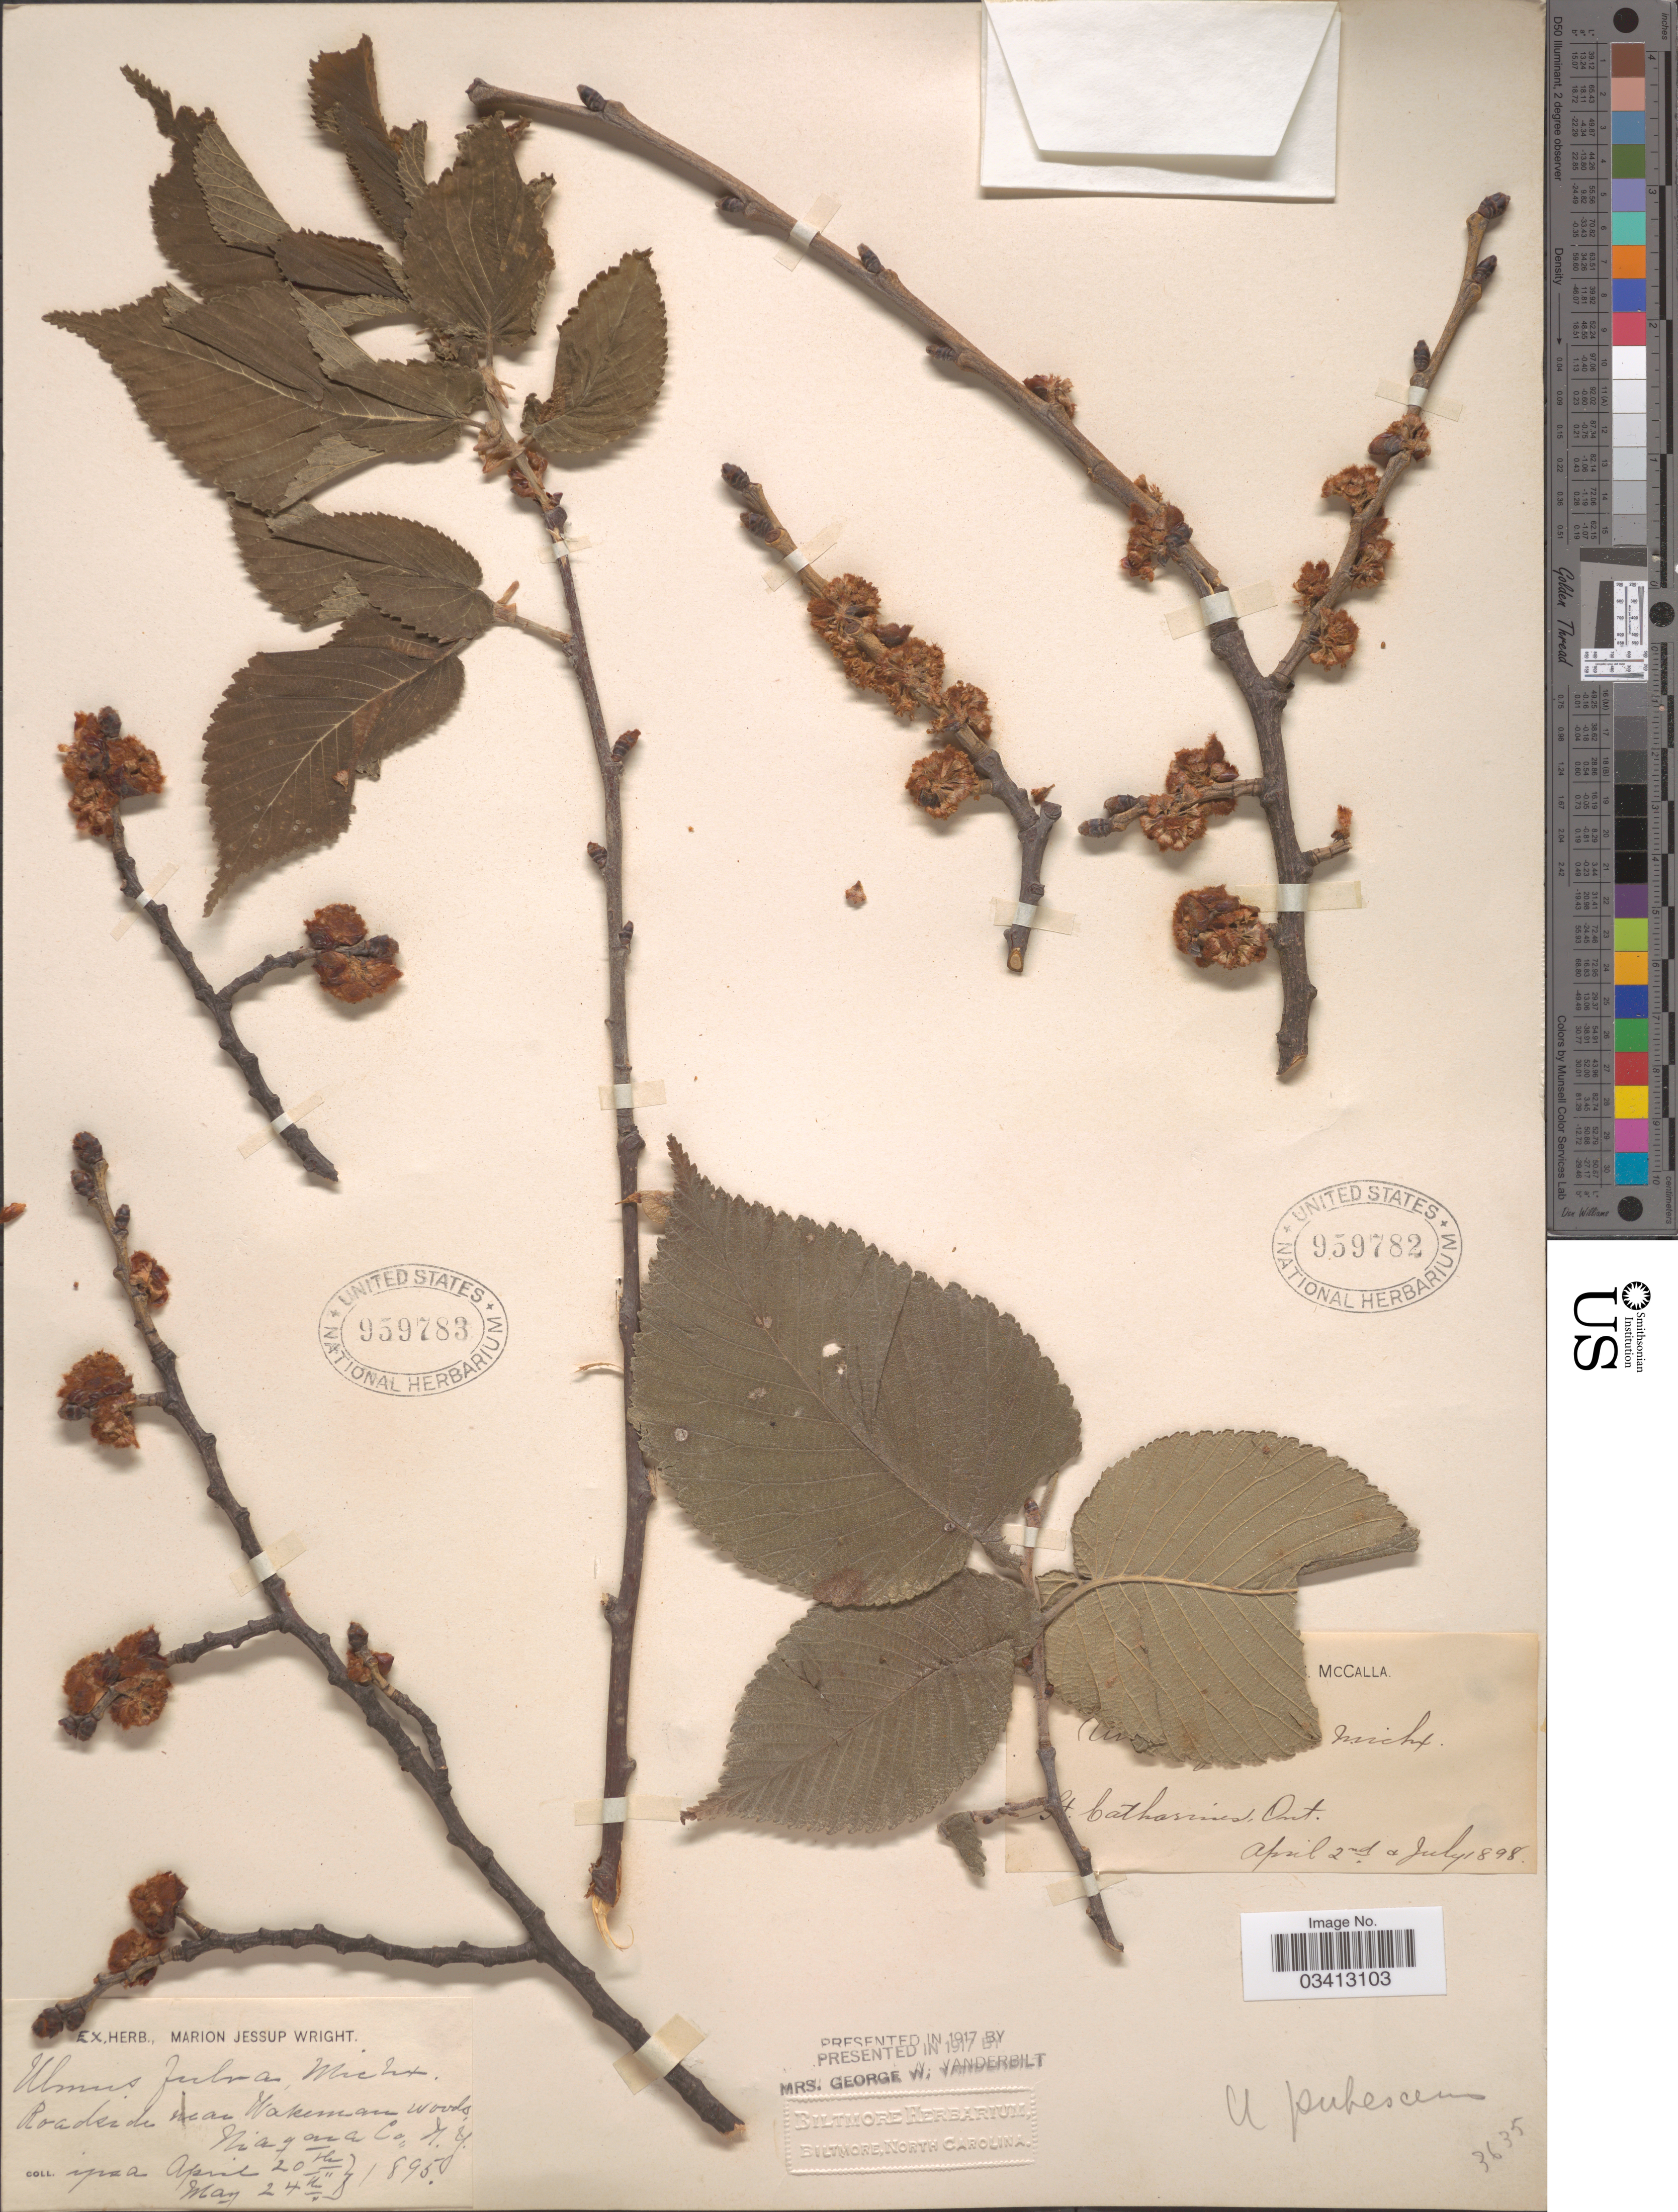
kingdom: Plantae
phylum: Tracheophyta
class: Magnoliopsida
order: Rosales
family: Ulmaceae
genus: Ulmus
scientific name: Ulmus rubra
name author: Muhl.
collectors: W. McCalla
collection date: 1898-04-02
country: Canada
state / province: Ontario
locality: St. Catharines.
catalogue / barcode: US 959782